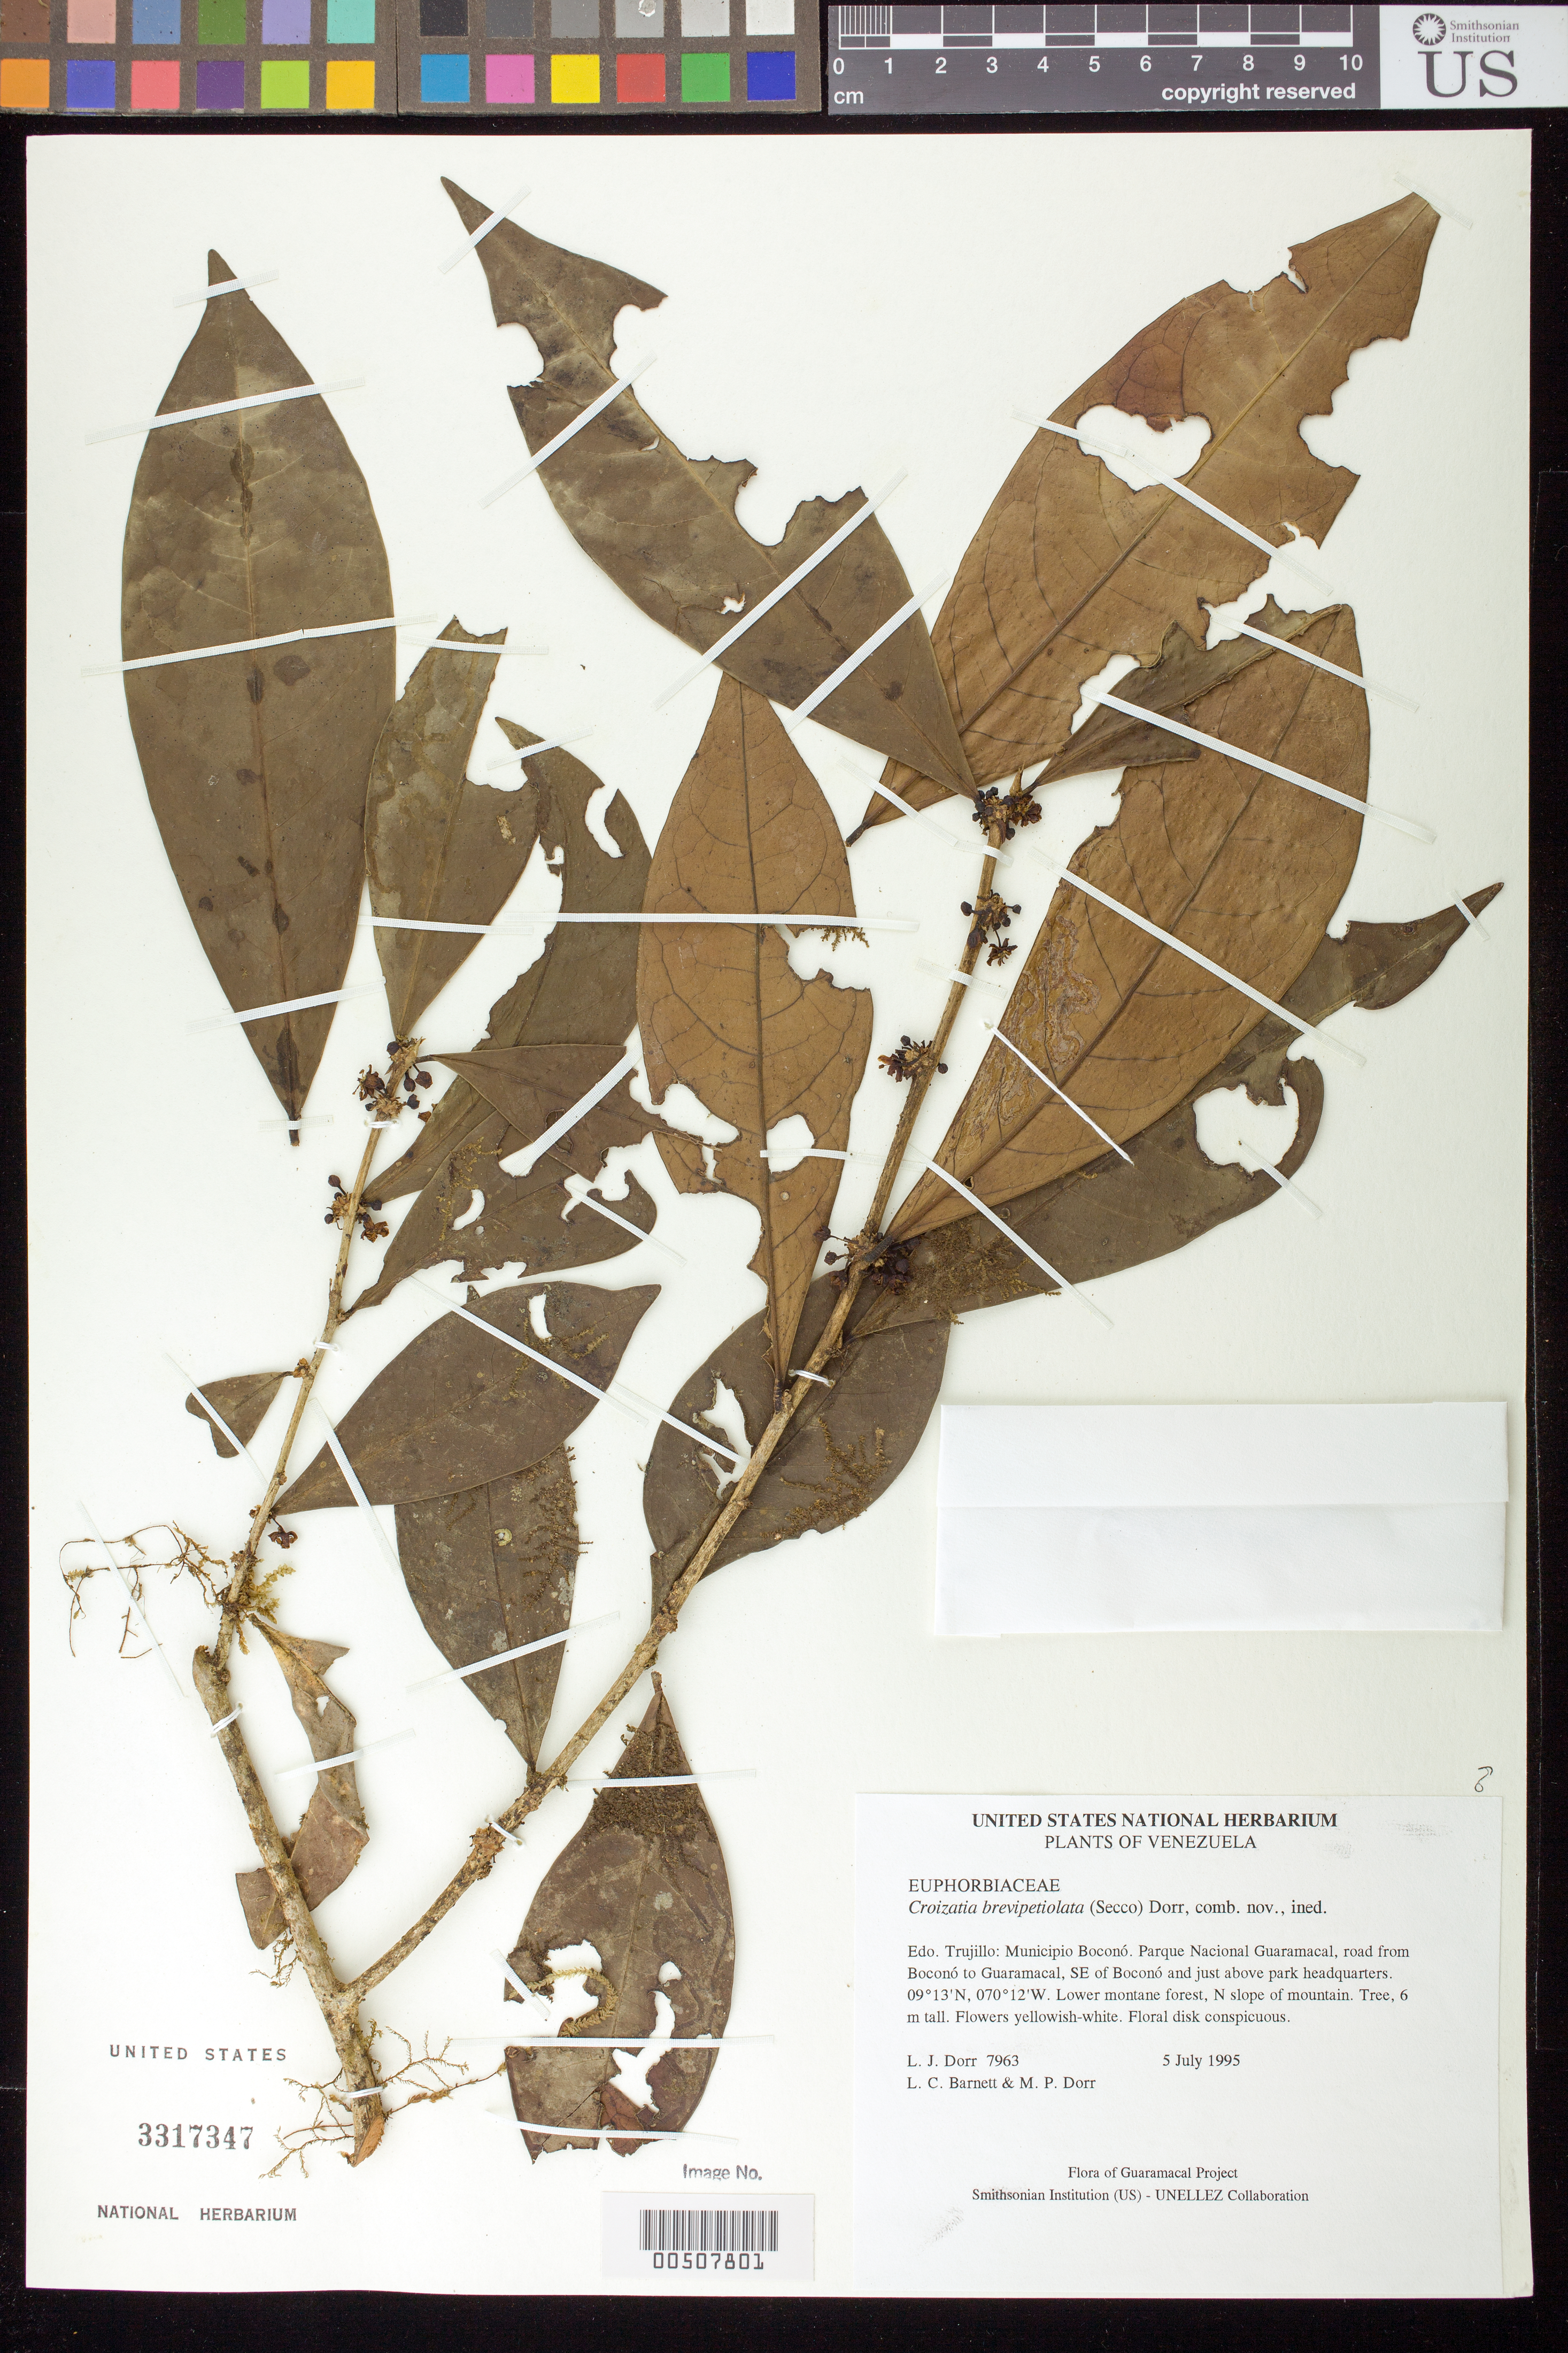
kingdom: Plantae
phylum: Tracheophyta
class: Magnoliopsida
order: Malpighiales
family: Phyllanthaceae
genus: Croizatia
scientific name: Croizatia brevipetiolata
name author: (Secco) Dorr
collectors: L. J. Dorr, L. C. Barnett & M. P. Dorr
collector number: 7963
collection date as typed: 05 Jul 1995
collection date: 1995-07-05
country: Venezuela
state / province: Trujillo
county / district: Boconó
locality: Parque Nacional Guaramacal, road from Boconó to Guaramacal, SE of Boconó, just above park headquarters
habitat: Lower montane forest, N slope of mountain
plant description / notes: CANB, K, MO, NY, PORT, US, VEN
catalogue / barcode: US 3317347